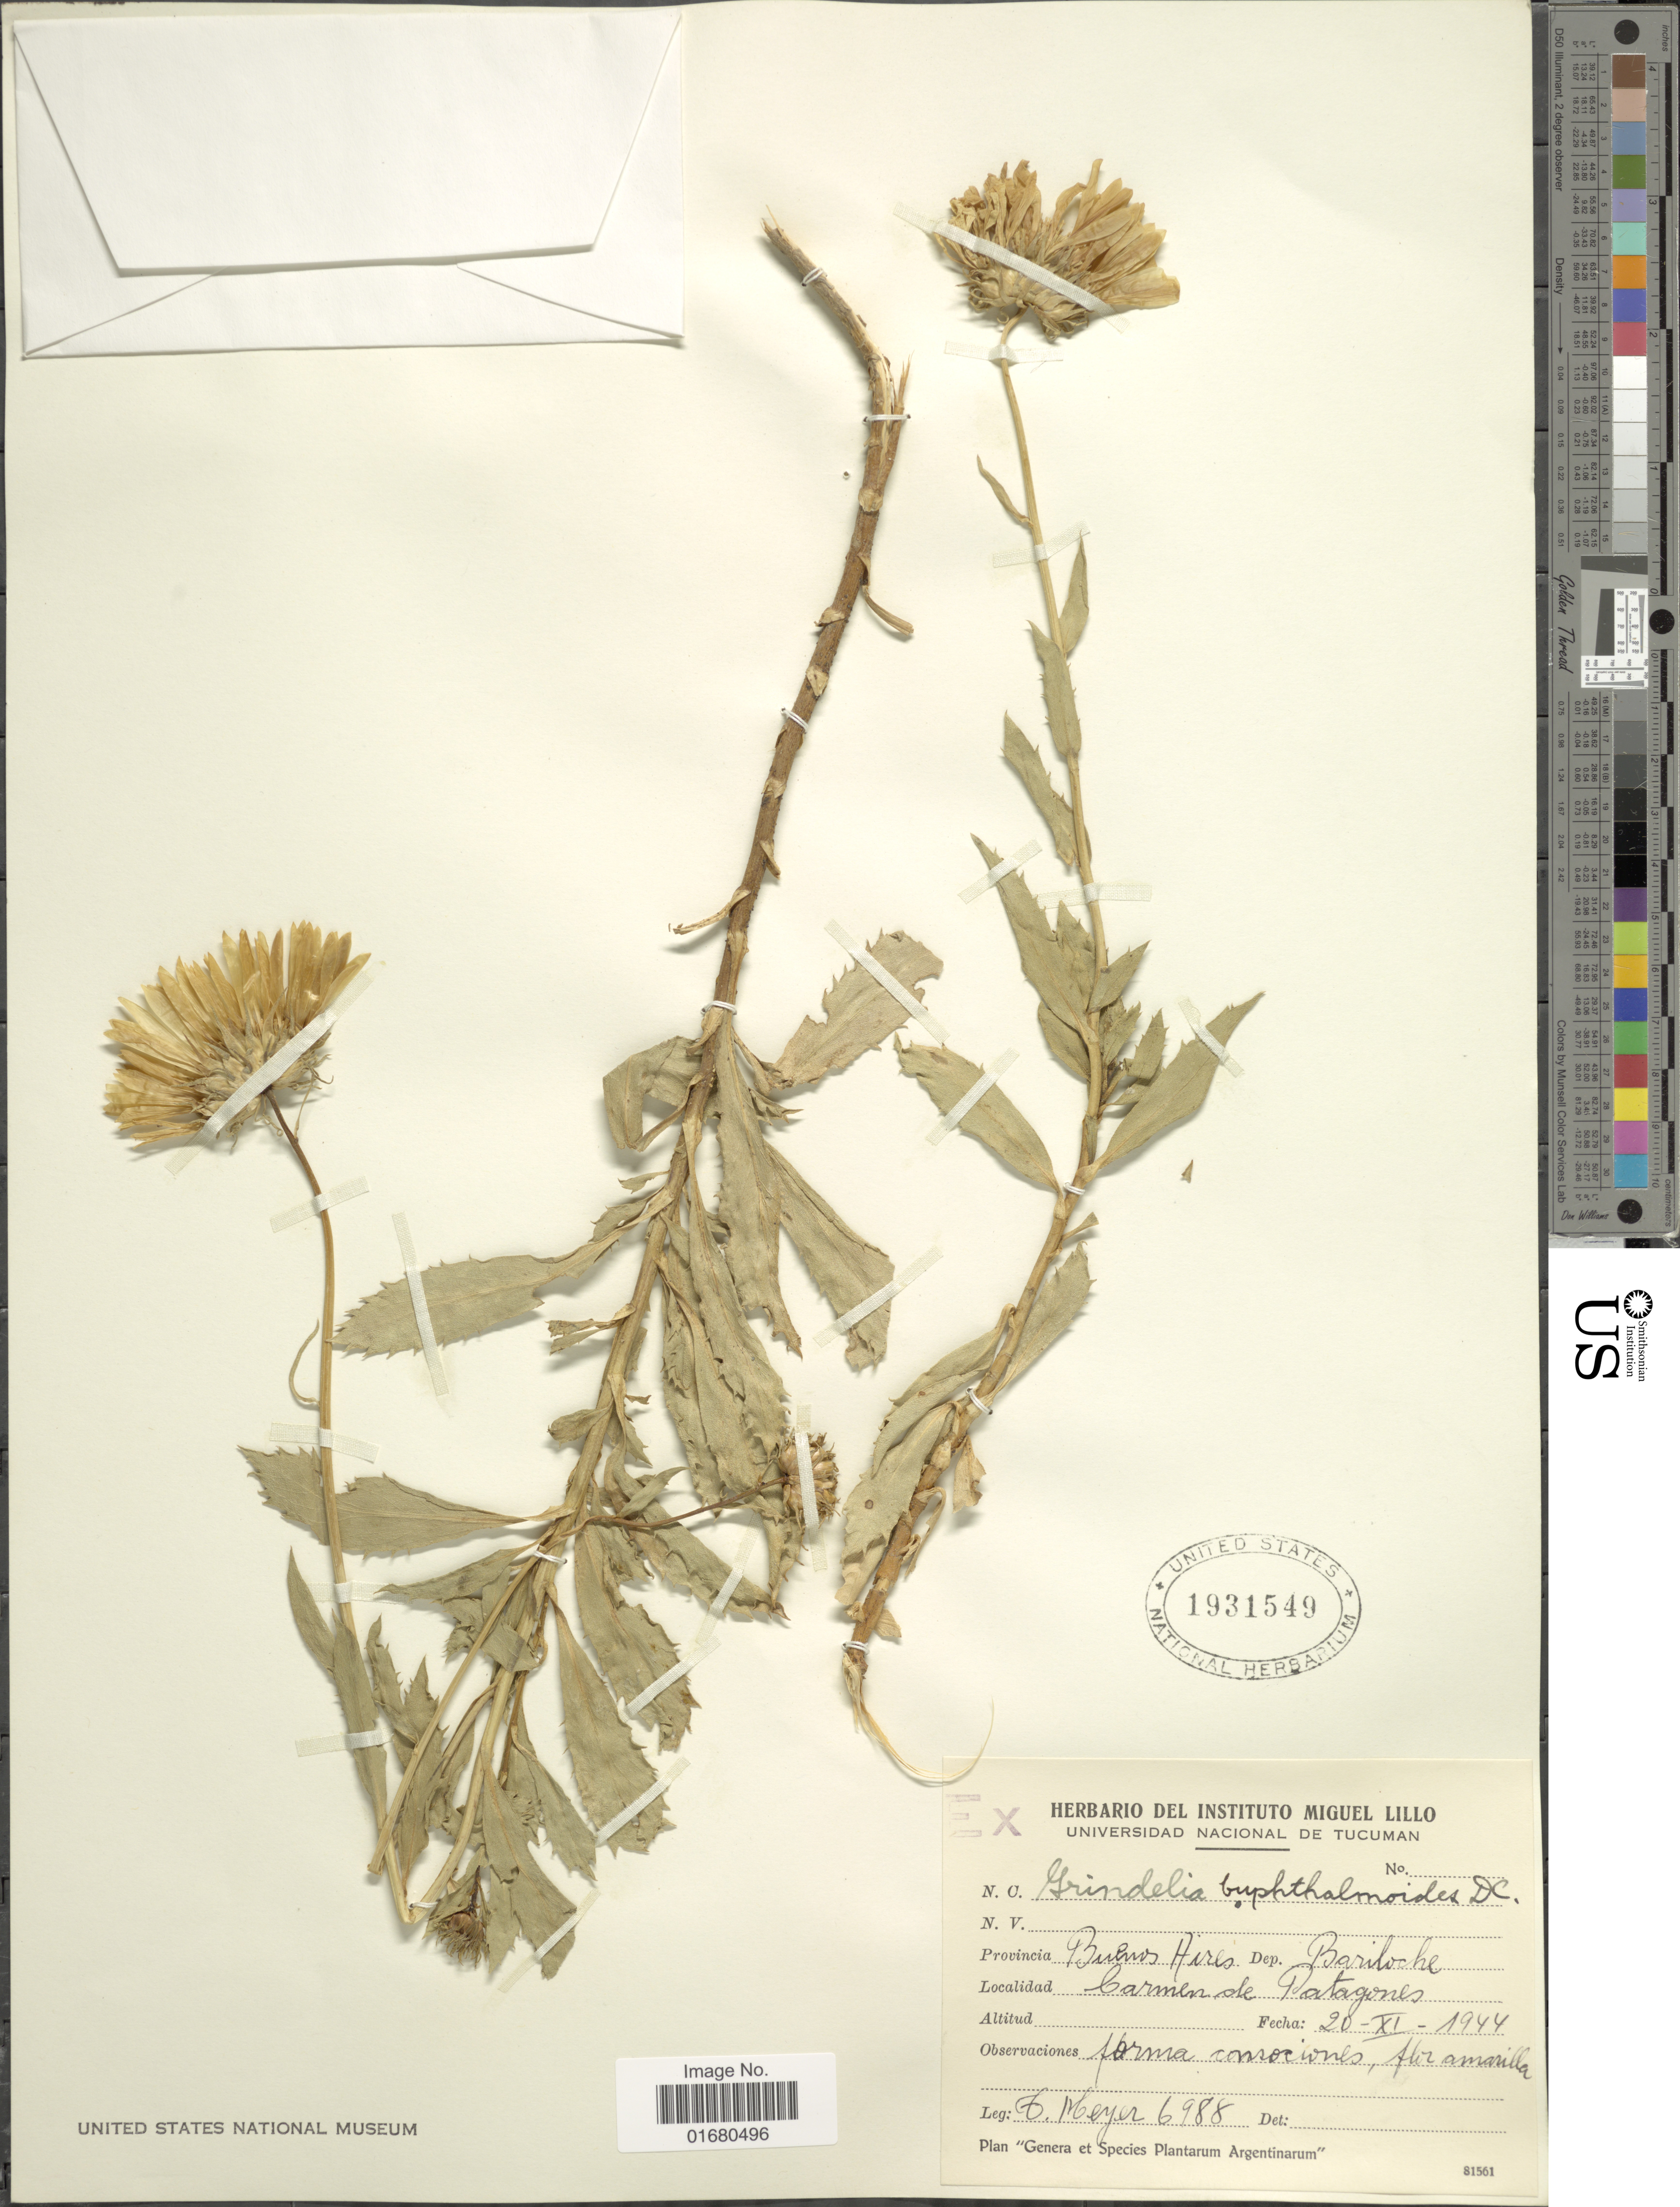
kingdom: Plantae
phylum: Tracheophyta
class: Magnoliopsida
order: Asterales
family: Asteraceae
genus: Grindelia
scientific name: Grindelia buphthalmoides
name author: DC.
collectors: G. Meyer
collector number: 6988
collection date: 1944-11-20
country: Argentina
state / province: Buenos Aires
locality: Dept. Bariloche, Carmen de Patagones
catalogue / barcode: US 1931549